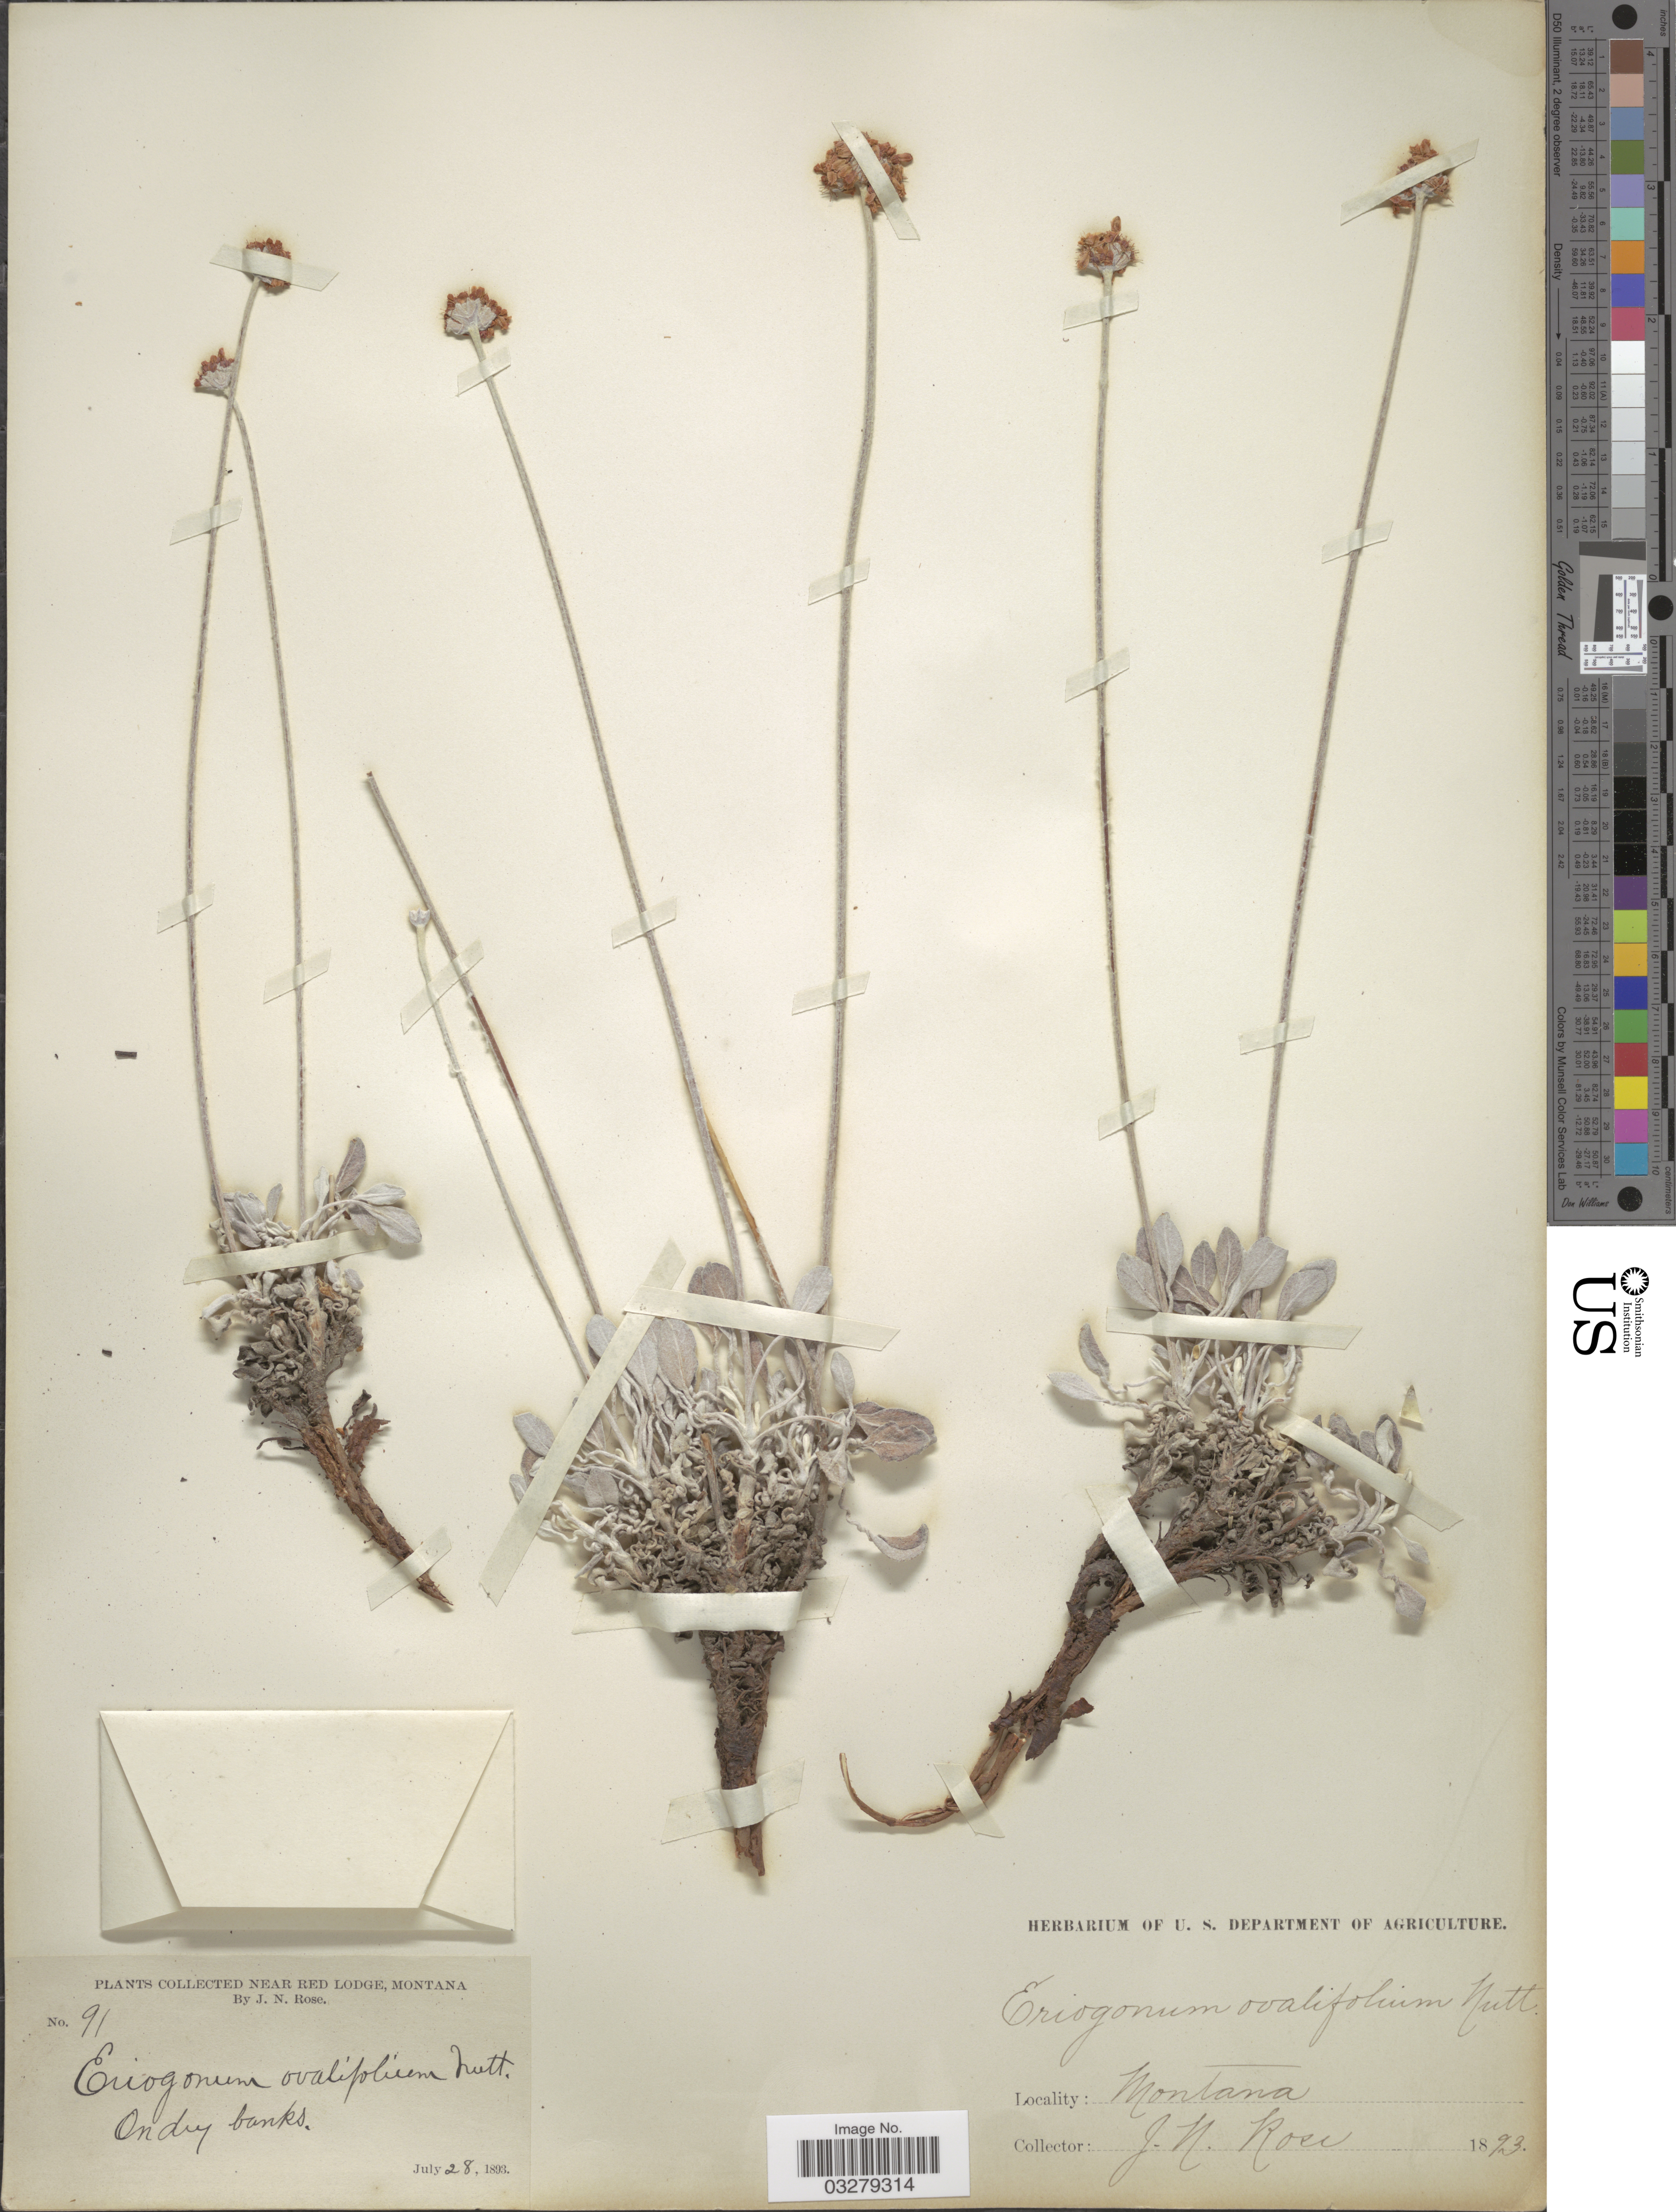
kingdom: Plantae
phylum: Tracheophyta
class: Magnoliopsida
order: Caryophyllales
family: Polygonaceae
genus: Eriogonum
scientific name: Eriogonum ovalifolium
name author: Nutt.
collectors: J. N. Rose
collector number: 91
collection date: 1893-07-28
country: United States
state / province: Montana